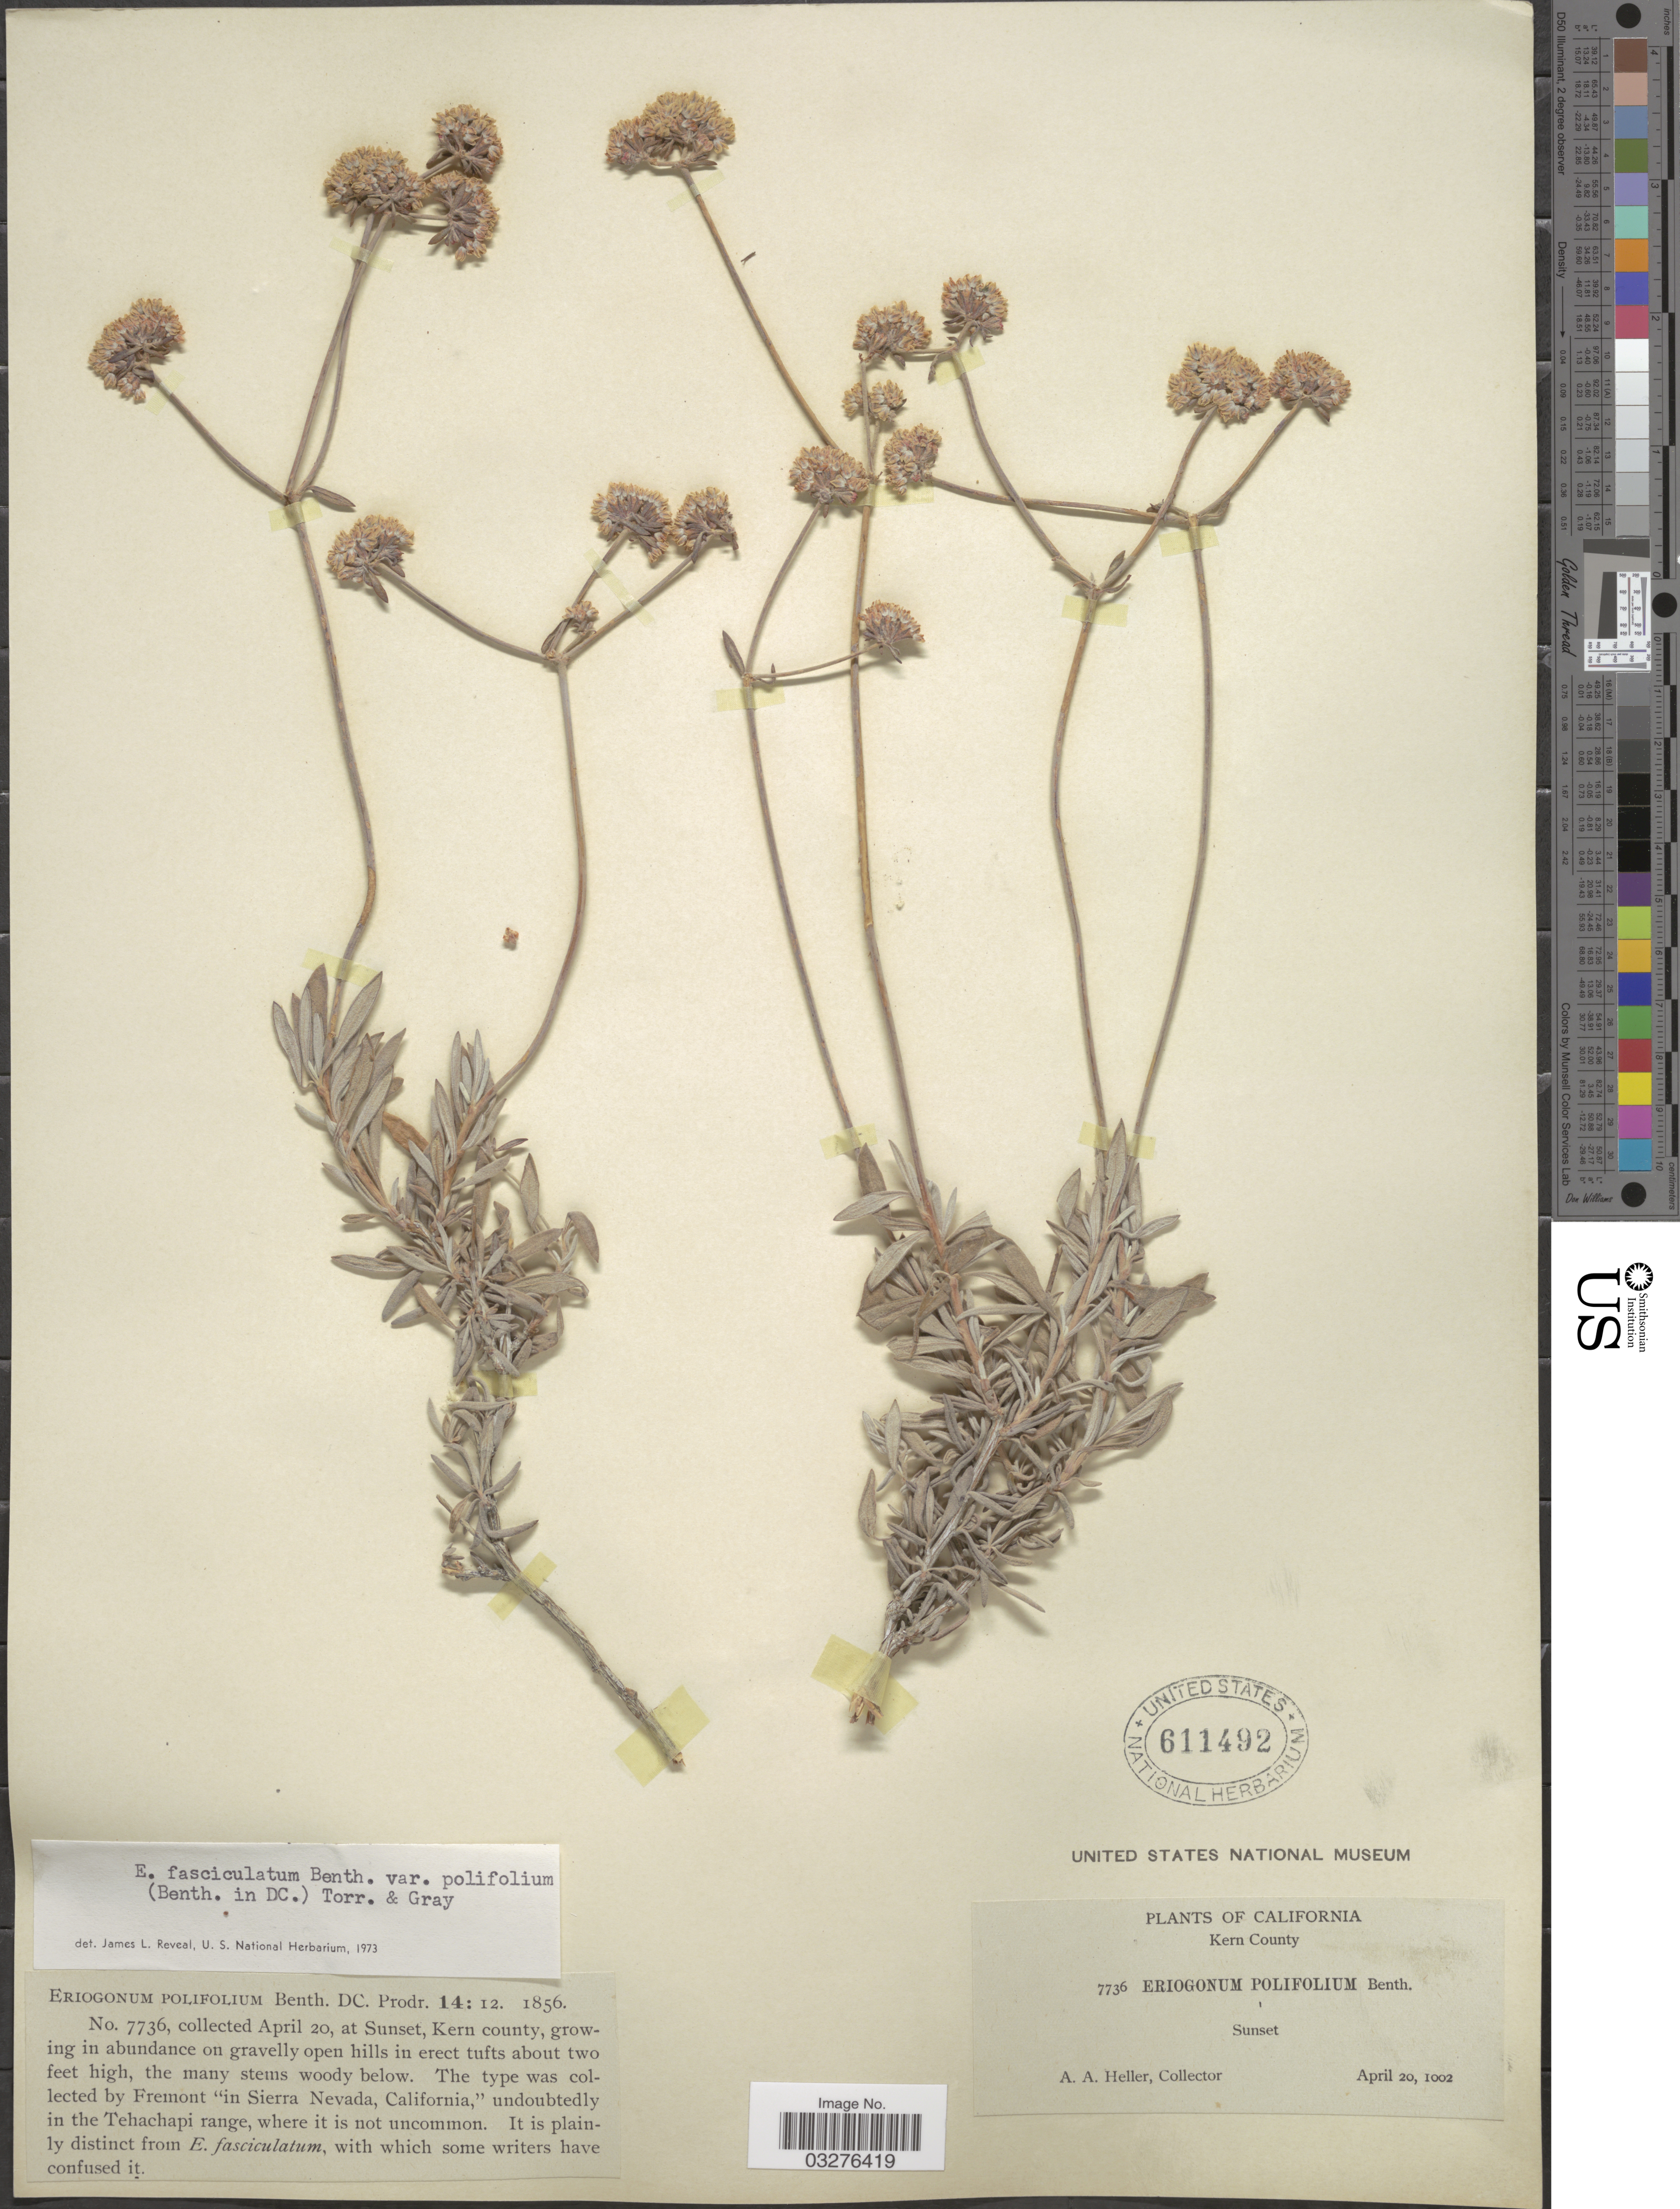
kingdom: Plantae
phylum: Tracheophyta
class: Magnoliopsida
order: Caryophyllales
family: Polygonaceae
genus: Eriogonum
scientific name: Eriogonum fasciculatum var. polifolium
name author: (Benth.) Torr. & A. Gray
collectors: A. A. Heller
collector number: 7736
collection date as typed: Transcribed d/m/y: 20/4/1002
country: United States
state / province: California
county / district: Kern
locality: Kern County, Sunset.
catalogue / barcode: US 611492